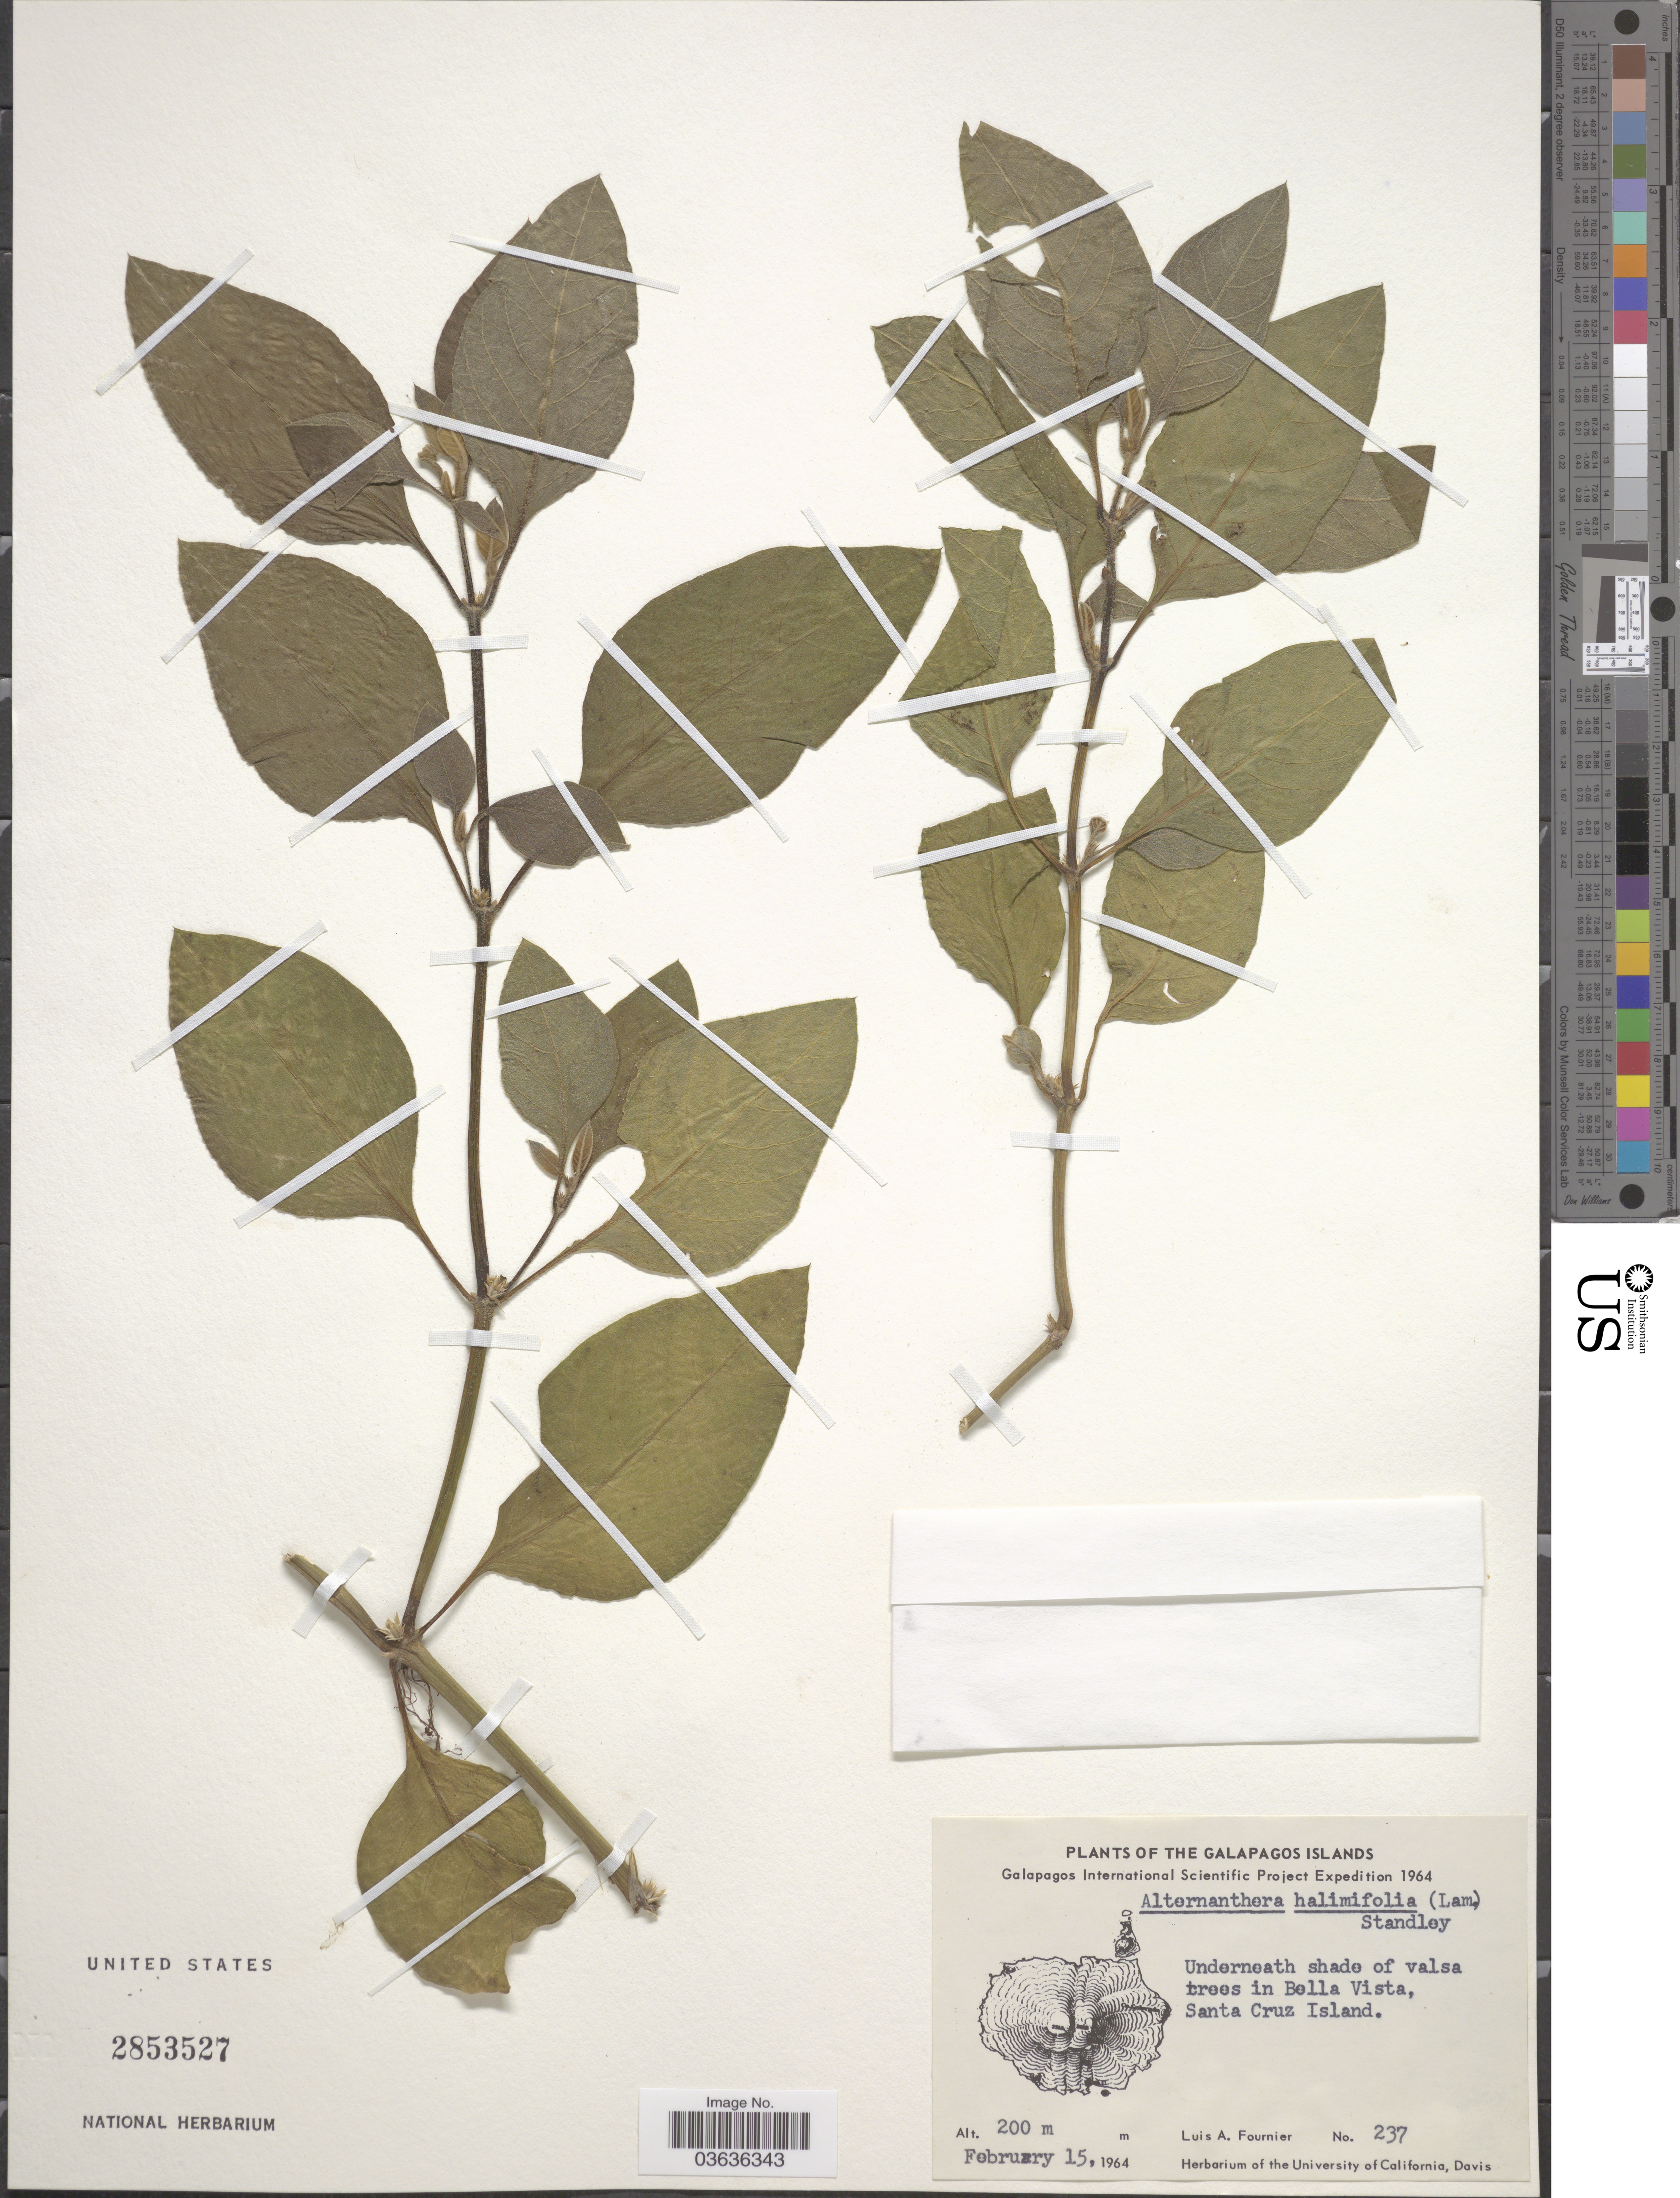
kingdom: Plantae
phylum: Tracheophyta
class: Magnoliopsida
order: Caryophyllales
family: Amaranthaceae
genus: Alternanthera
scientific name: Alternanthera halimifolia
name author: (Lam.) Standl. ex Pittier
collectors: L. A. Fournier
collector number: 237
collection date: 1964-02-15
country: Ecuador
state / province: Colón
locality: The Galapagos Islands. In Bella Vista, Santa Cruz Island.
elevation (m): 200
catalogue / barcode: US 2853527